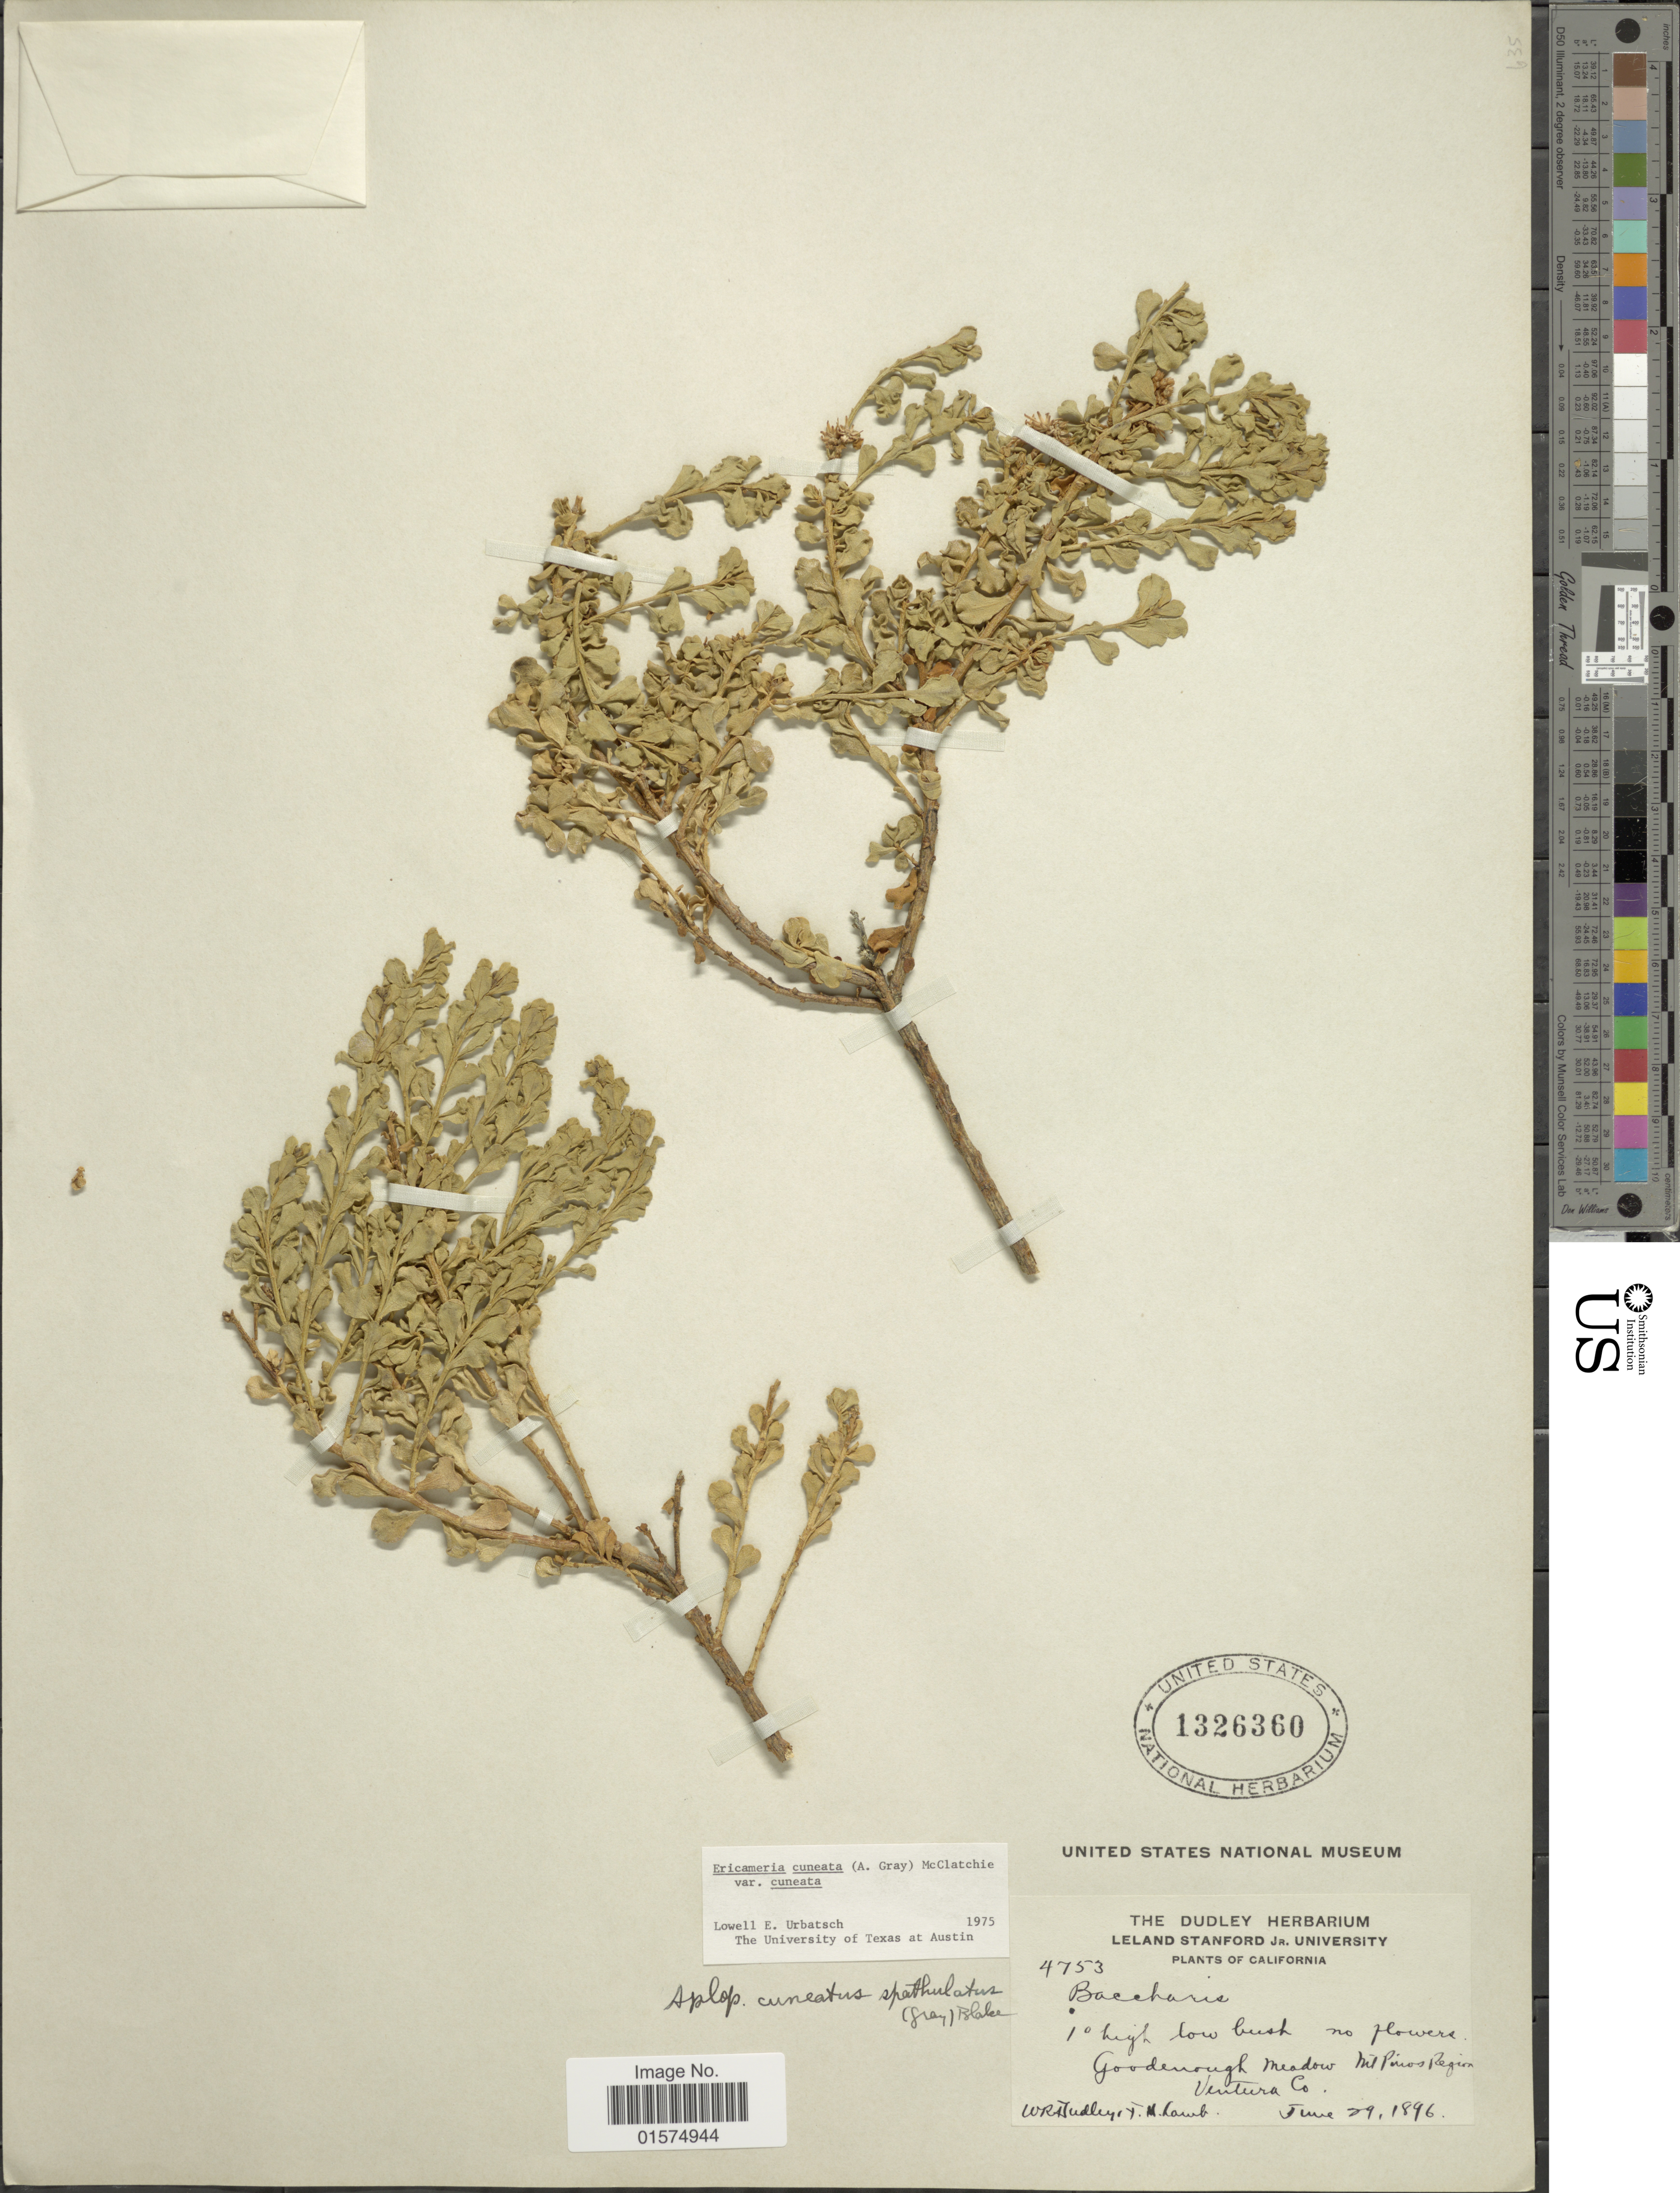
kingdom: Plantae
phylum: Tracheophyta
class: Magnoliopsida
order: Asterales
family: Asteraceae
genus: Ericameria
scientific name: Ericameria cuneata var. cuneata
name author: (A. Gray) McClatchie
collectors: W. Dudley & F. H. Lamb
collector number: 4753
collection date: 1896-06-29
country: United States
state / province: California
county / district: Ventura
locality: Goodenough Meadow. Mt. Pinos Region. Ventura Co.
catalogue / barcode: US 1326360